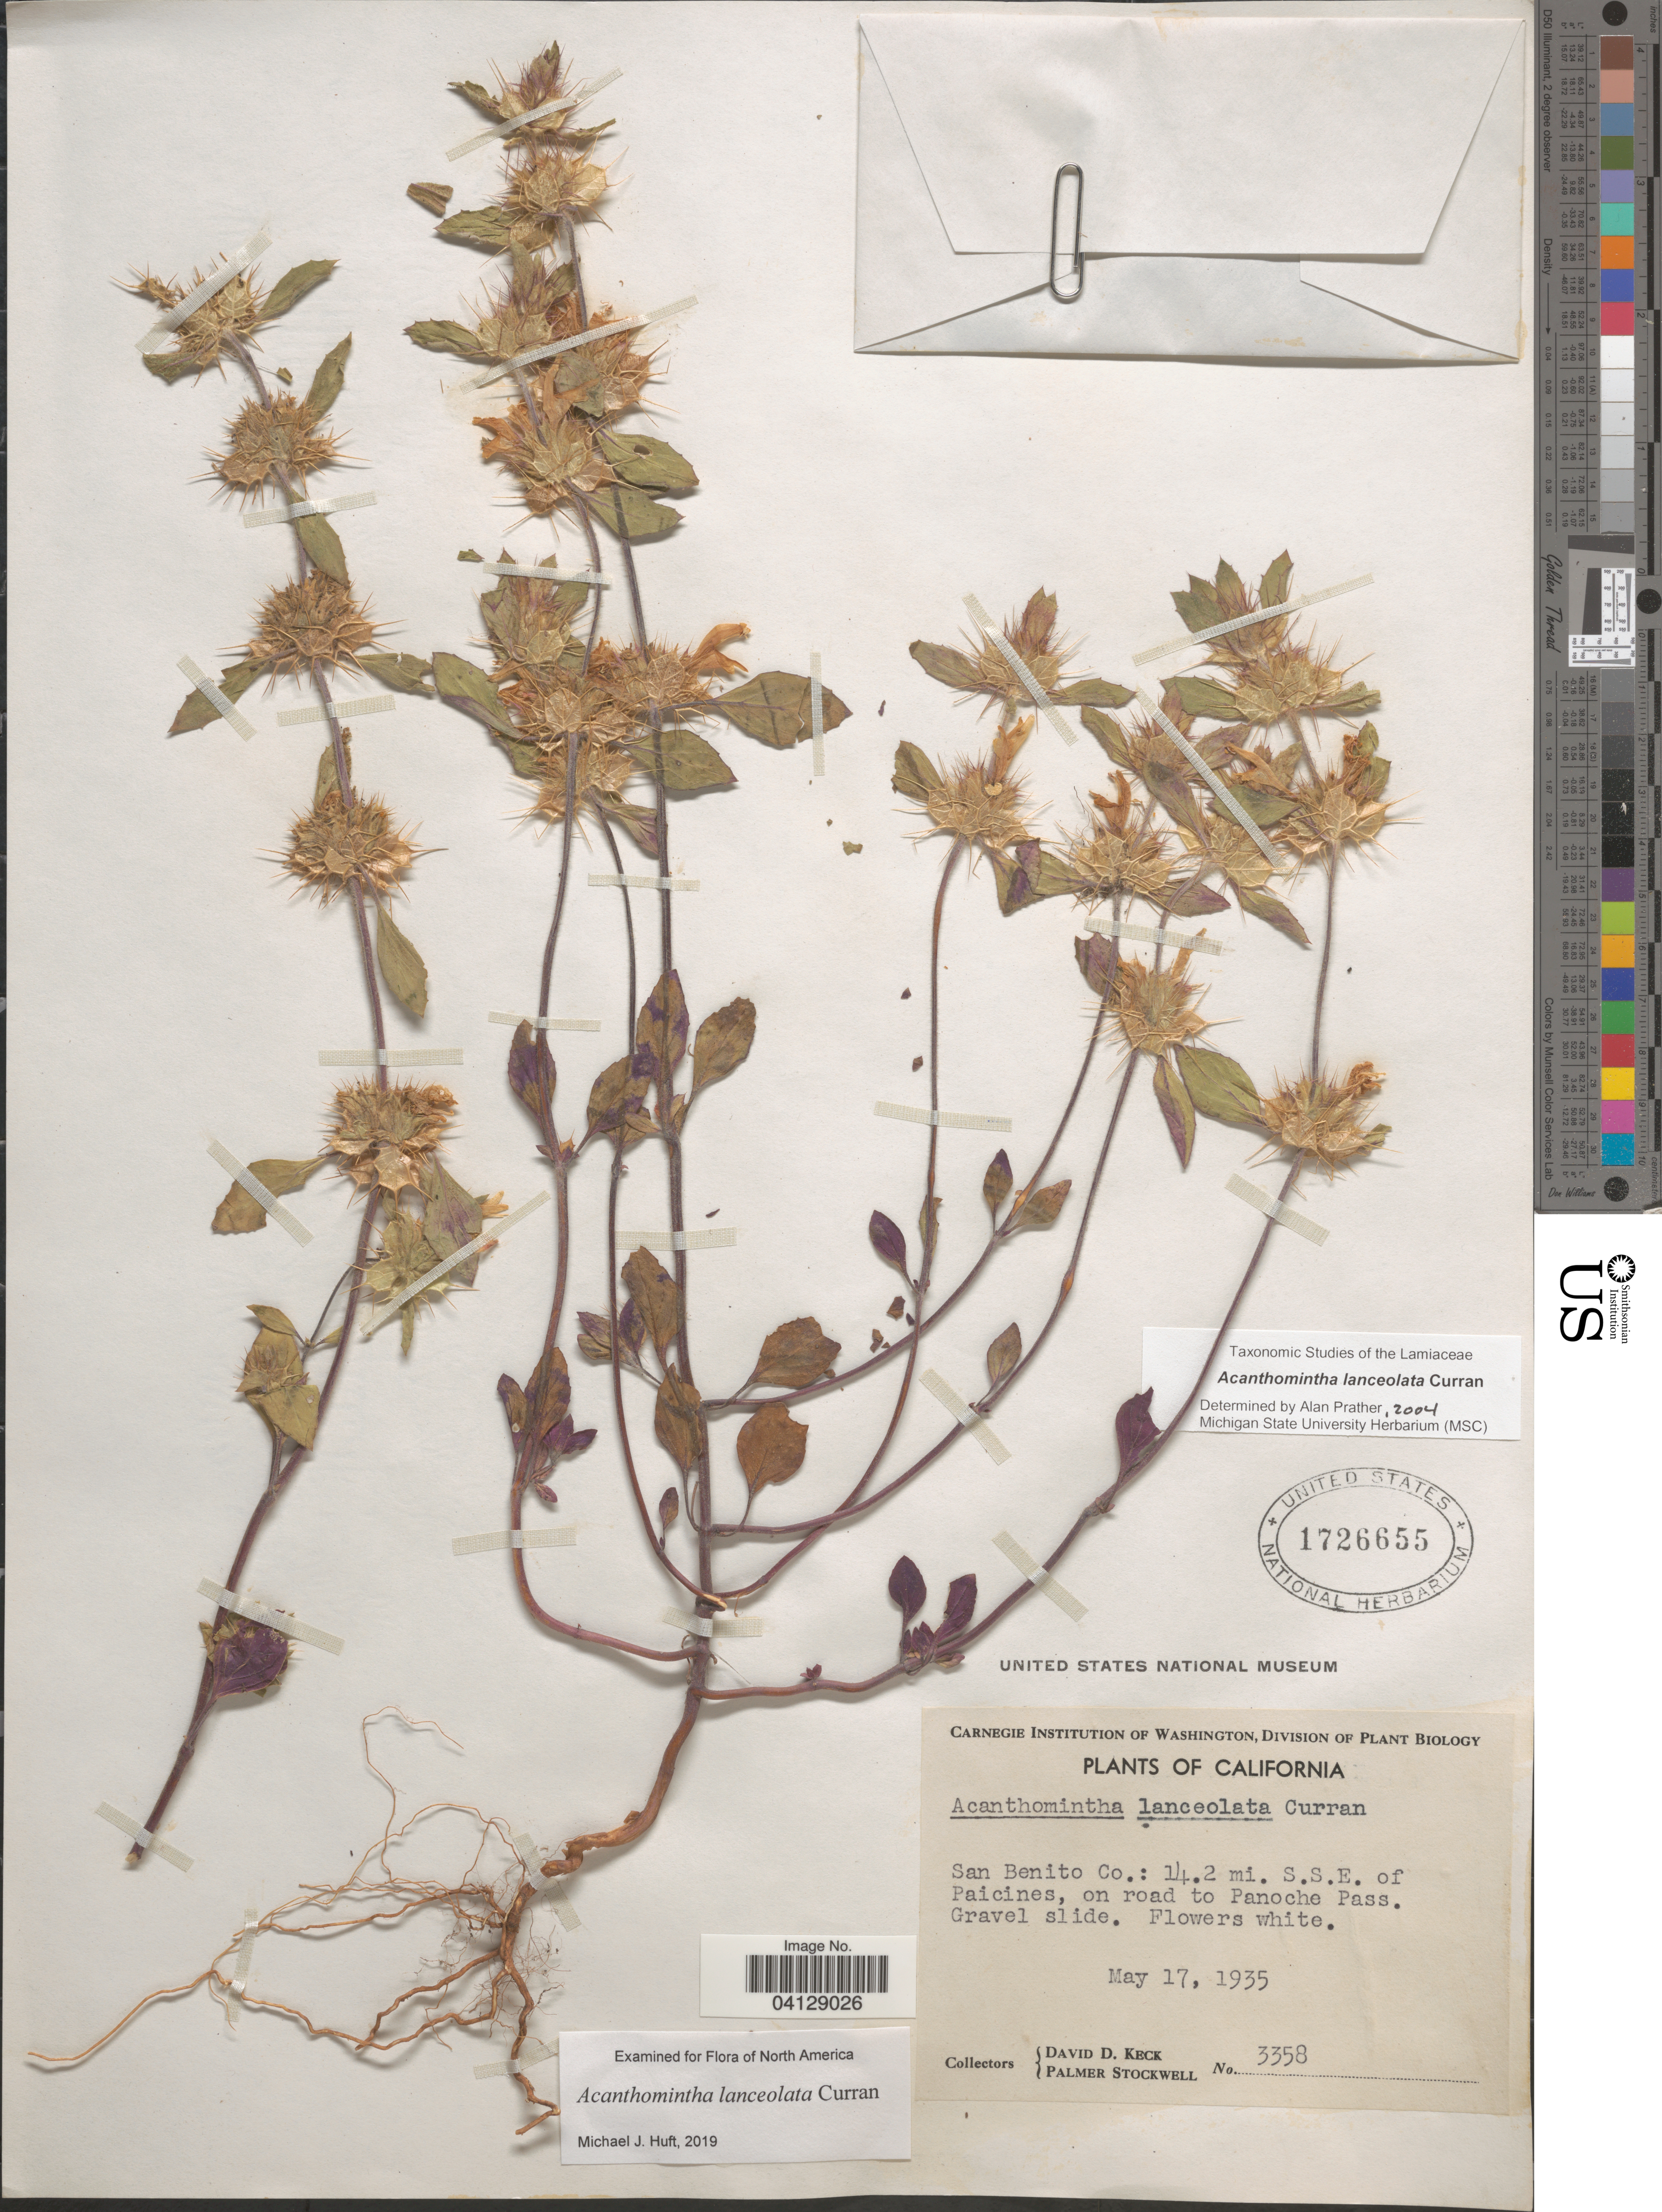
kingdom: Plantae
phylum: Tracheophyta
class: Magnoliopsida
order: Lamiales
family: Lamiaceae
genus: Acanthomintha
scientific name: Acanthomintha lanceolata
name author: Curran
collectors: D. D. Keck & P. Stockwell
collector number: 3358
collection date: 1935-05-17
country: United States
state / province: California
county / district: San Benito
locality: San Benito Co.: 14.2 mi. S.S.E. of Paicines, on road to Panoche Pass.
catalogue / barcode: US 1726655